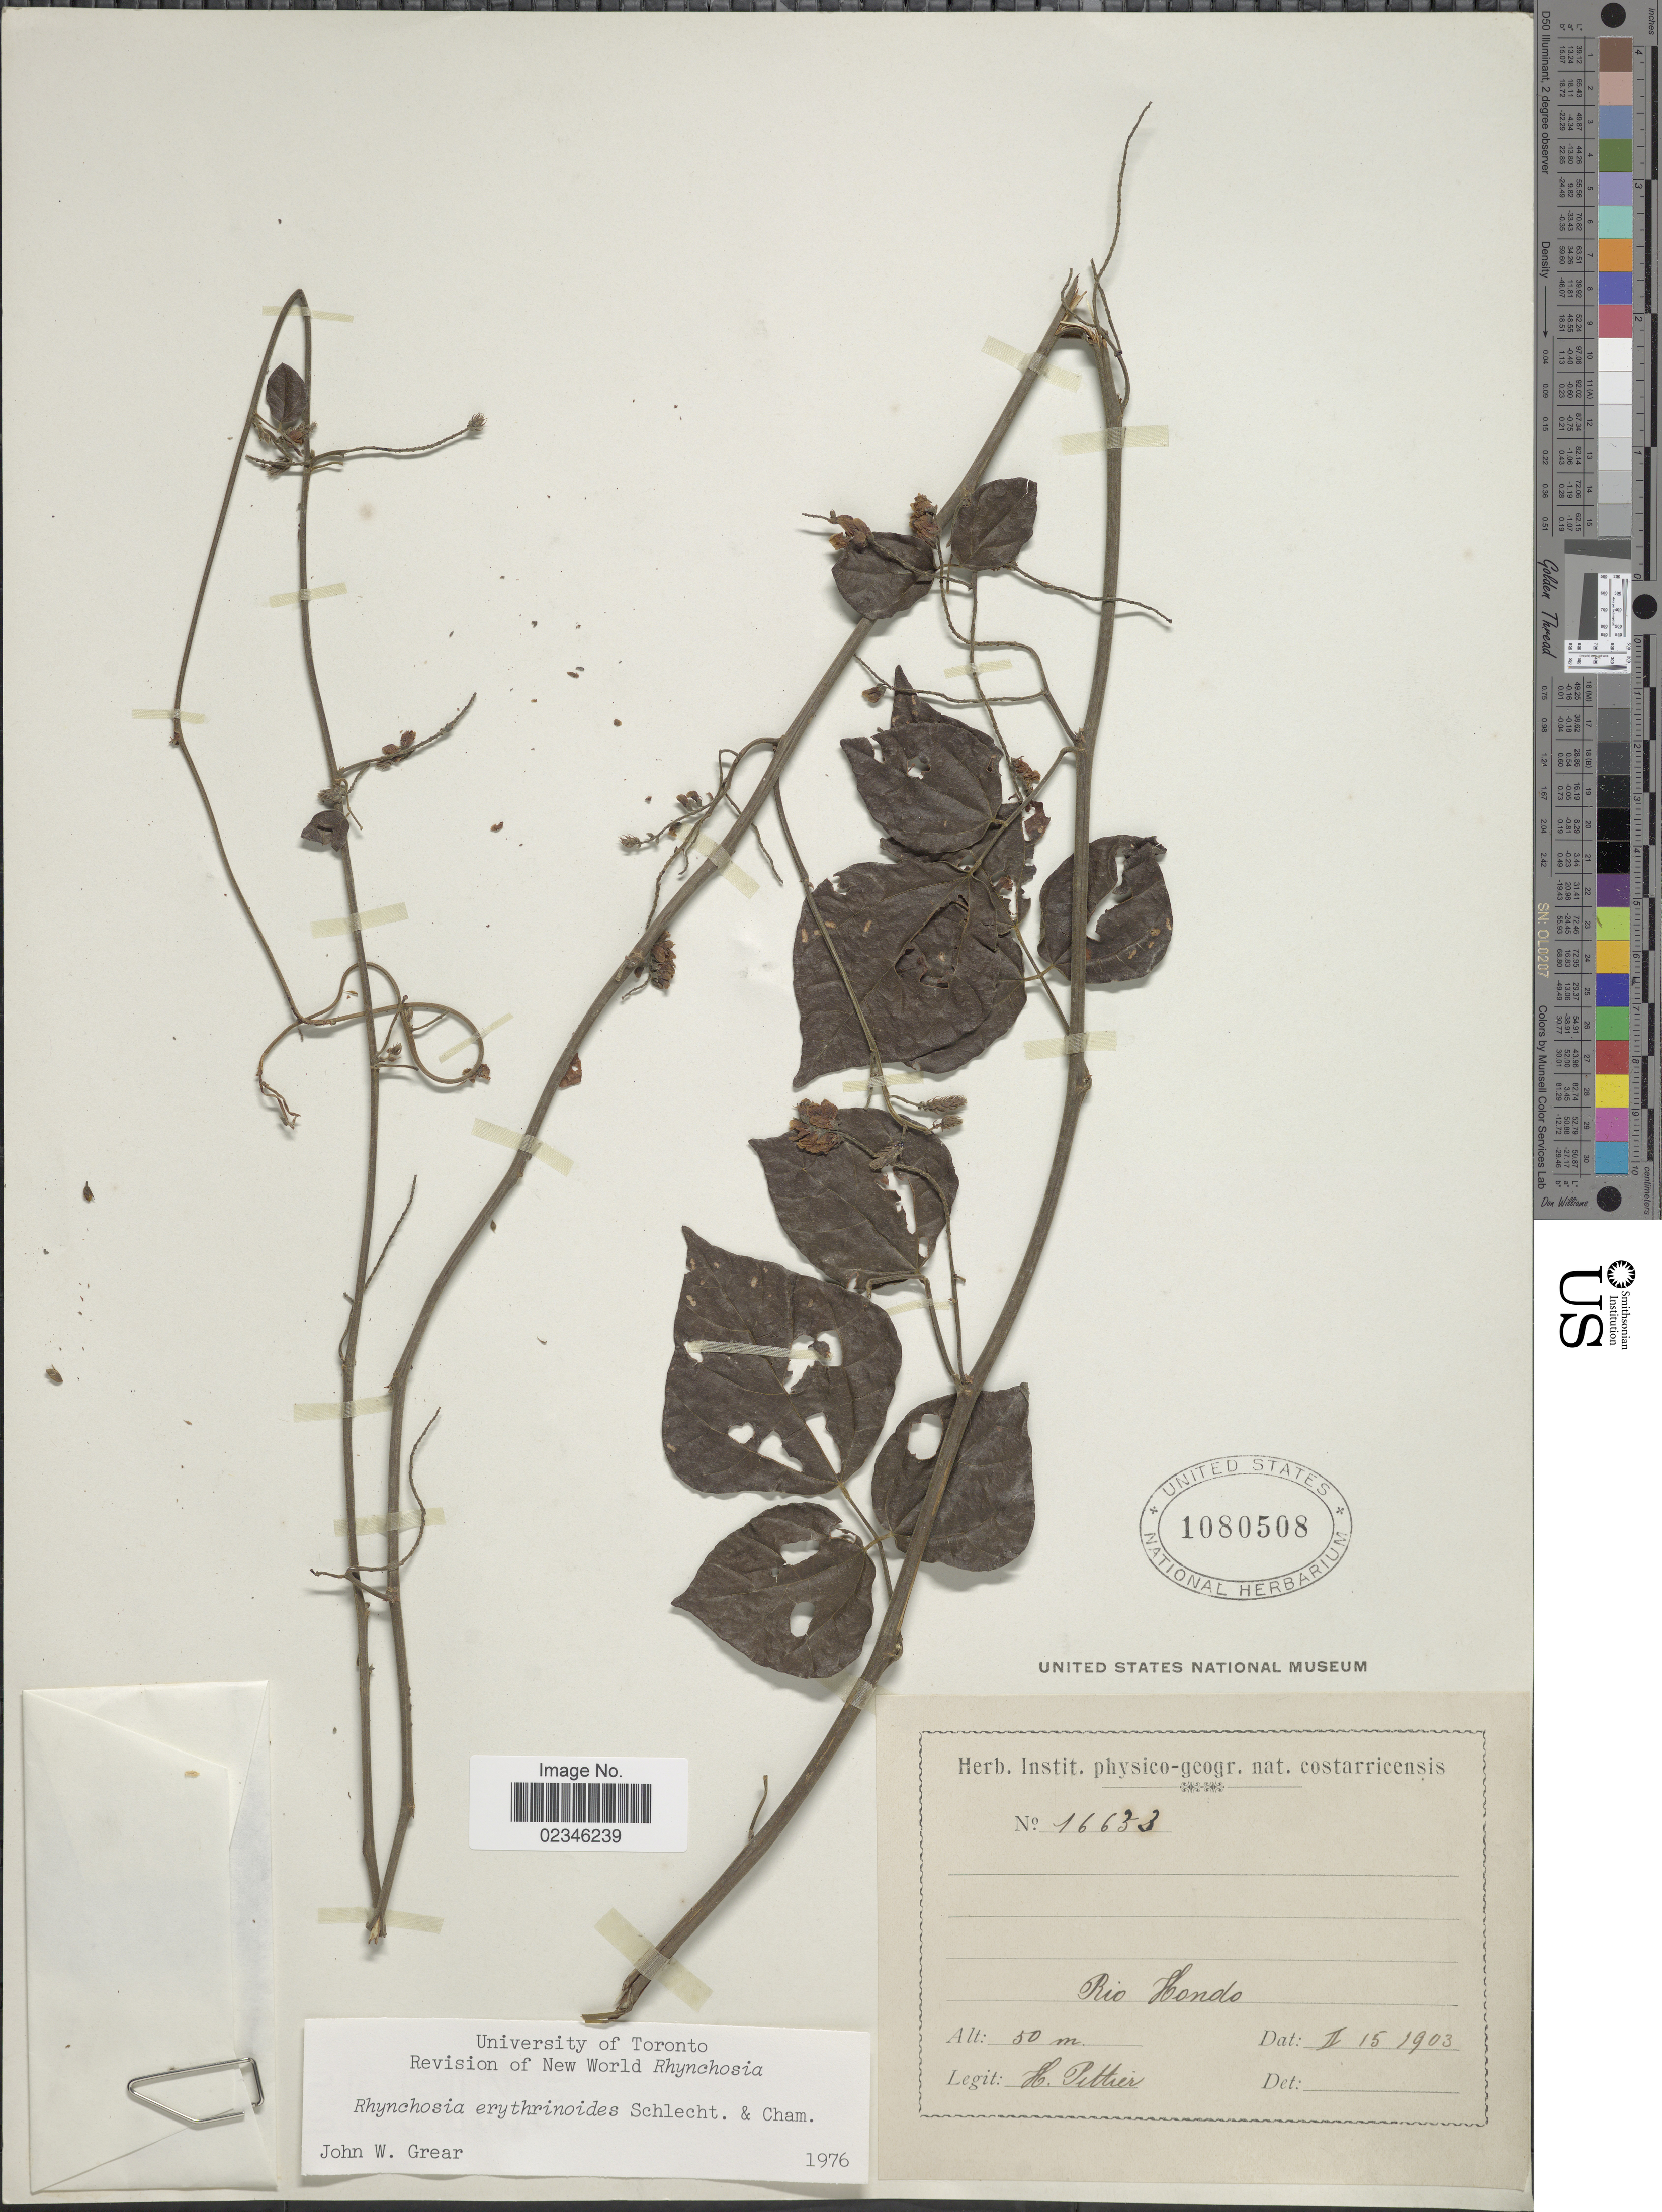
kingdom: Plantae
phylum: Tracheophyta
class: Magnoliopsida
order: Fabales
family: Fabaceae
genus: Rhynchosia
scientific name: Rhynchosia erythrinoides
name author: Schltdl. & Cham.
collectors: H. F. Pittier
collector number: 16653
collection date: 1903-02-15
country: Costa Rica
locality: Rio Hondo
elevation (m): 50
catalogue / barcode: US 1080508